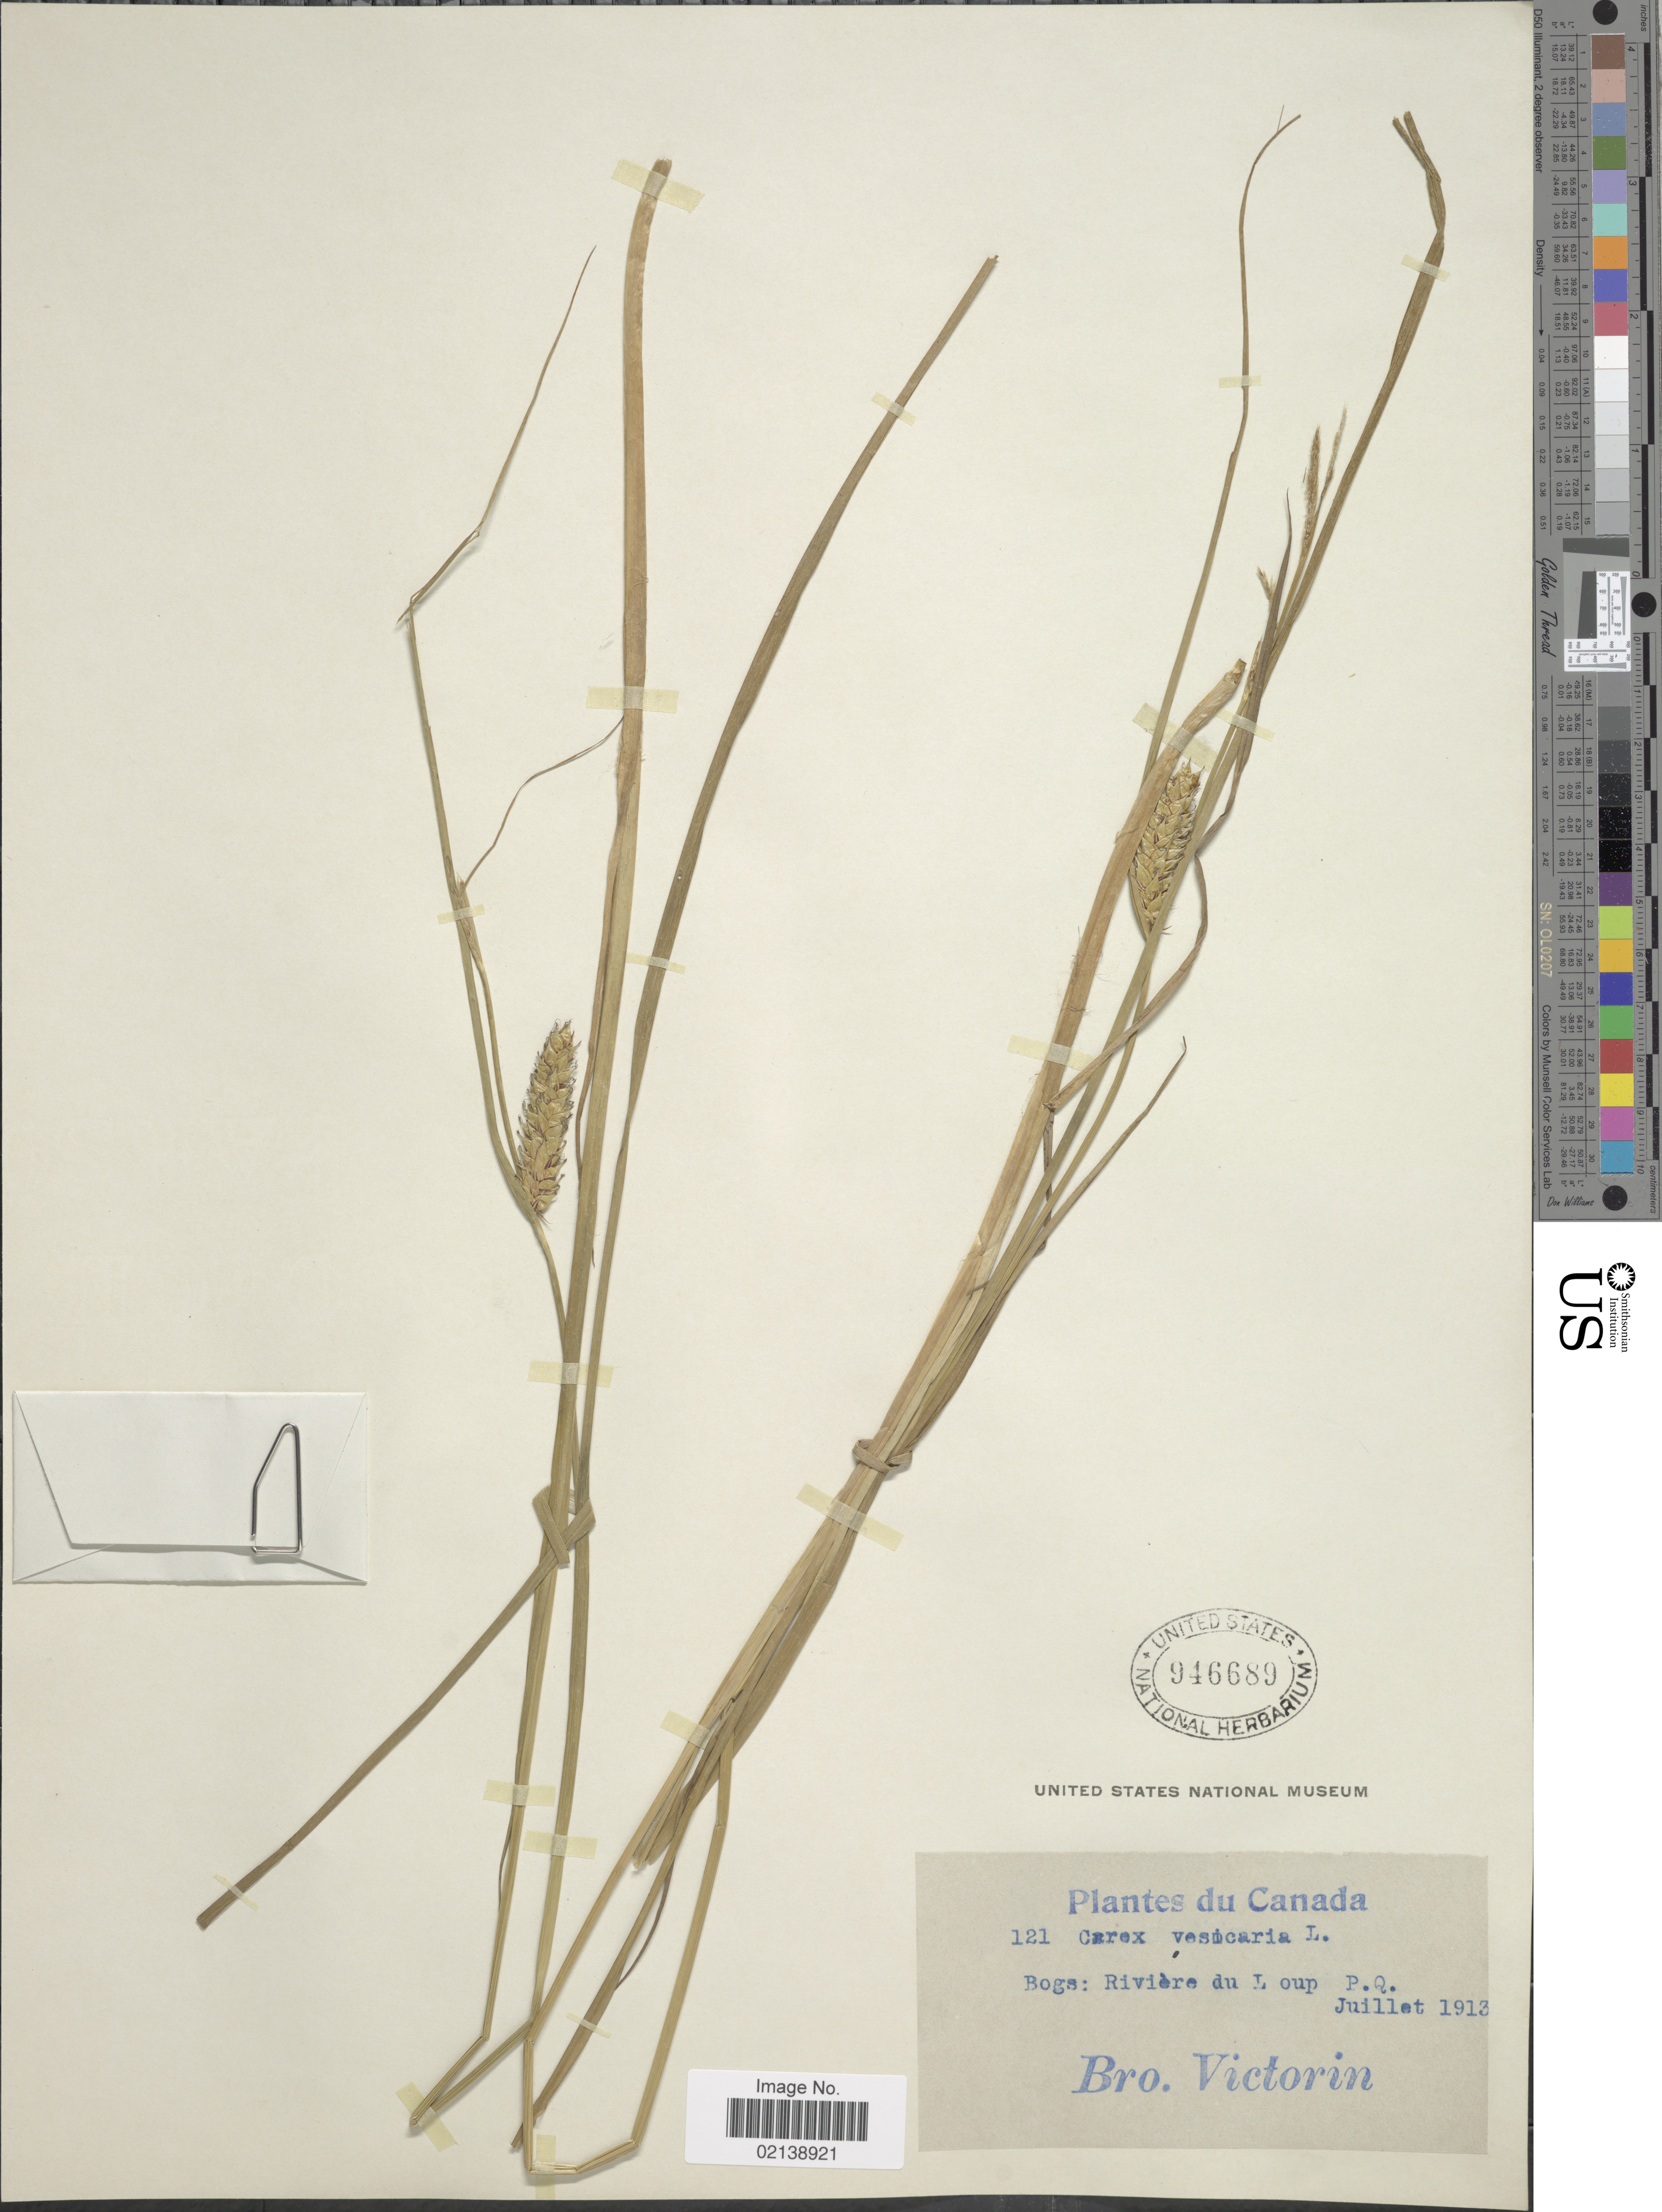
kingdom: Plantae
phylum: Tracheophyta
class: Liliopsida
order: Poales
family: Cyperaceae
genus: Carex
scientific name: Carex vesicaria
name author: L.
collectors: B. Victorin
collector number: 121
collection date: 1913-07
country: Canada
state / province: Quebec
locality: Bogs: Riviere du Loup, P.Q.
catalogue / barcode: US 946689